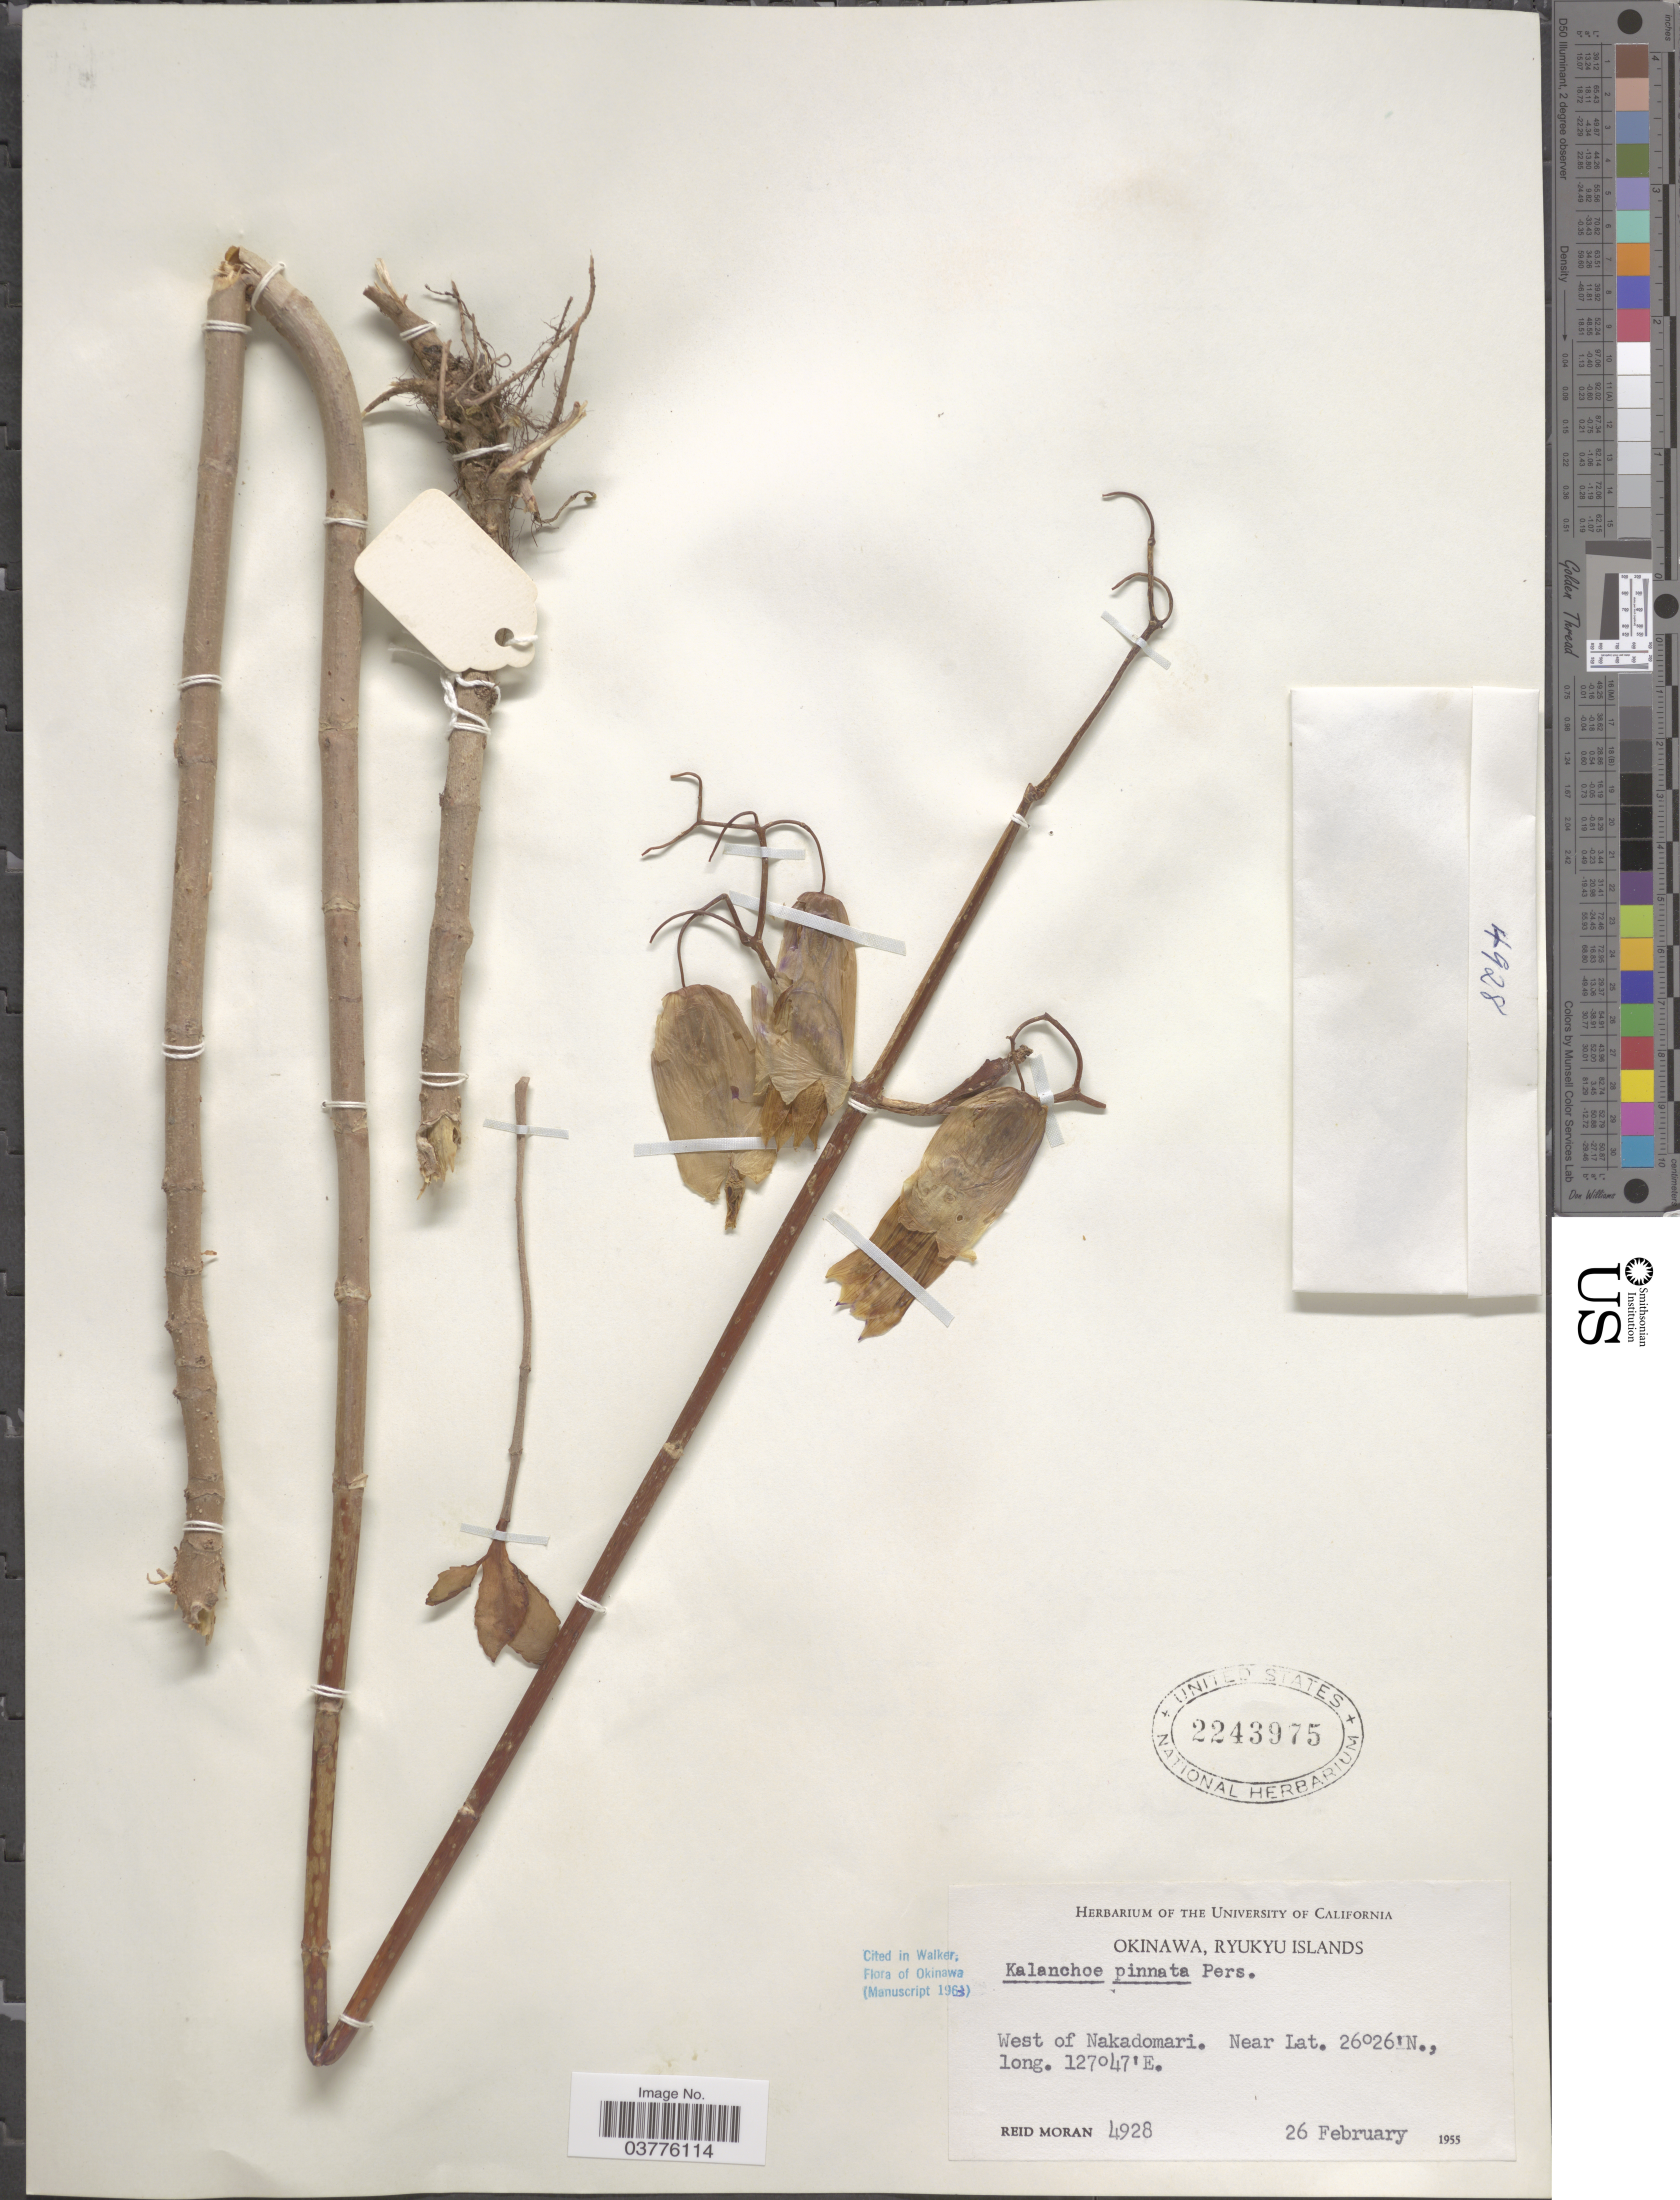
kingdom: Plantae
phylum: Tracheophyta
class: Magnoliopsida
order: Saxifragales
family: Crassulaceae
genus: Kalanchoe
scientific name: Kalanchoe pinnata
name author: (Lam.) Pers.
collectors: R. Moran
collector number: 4928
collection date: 1955-02-26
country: Japan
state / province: Okinawa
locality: Ryukyu Islands. West of Nakadomari.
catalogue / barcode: US 2243975